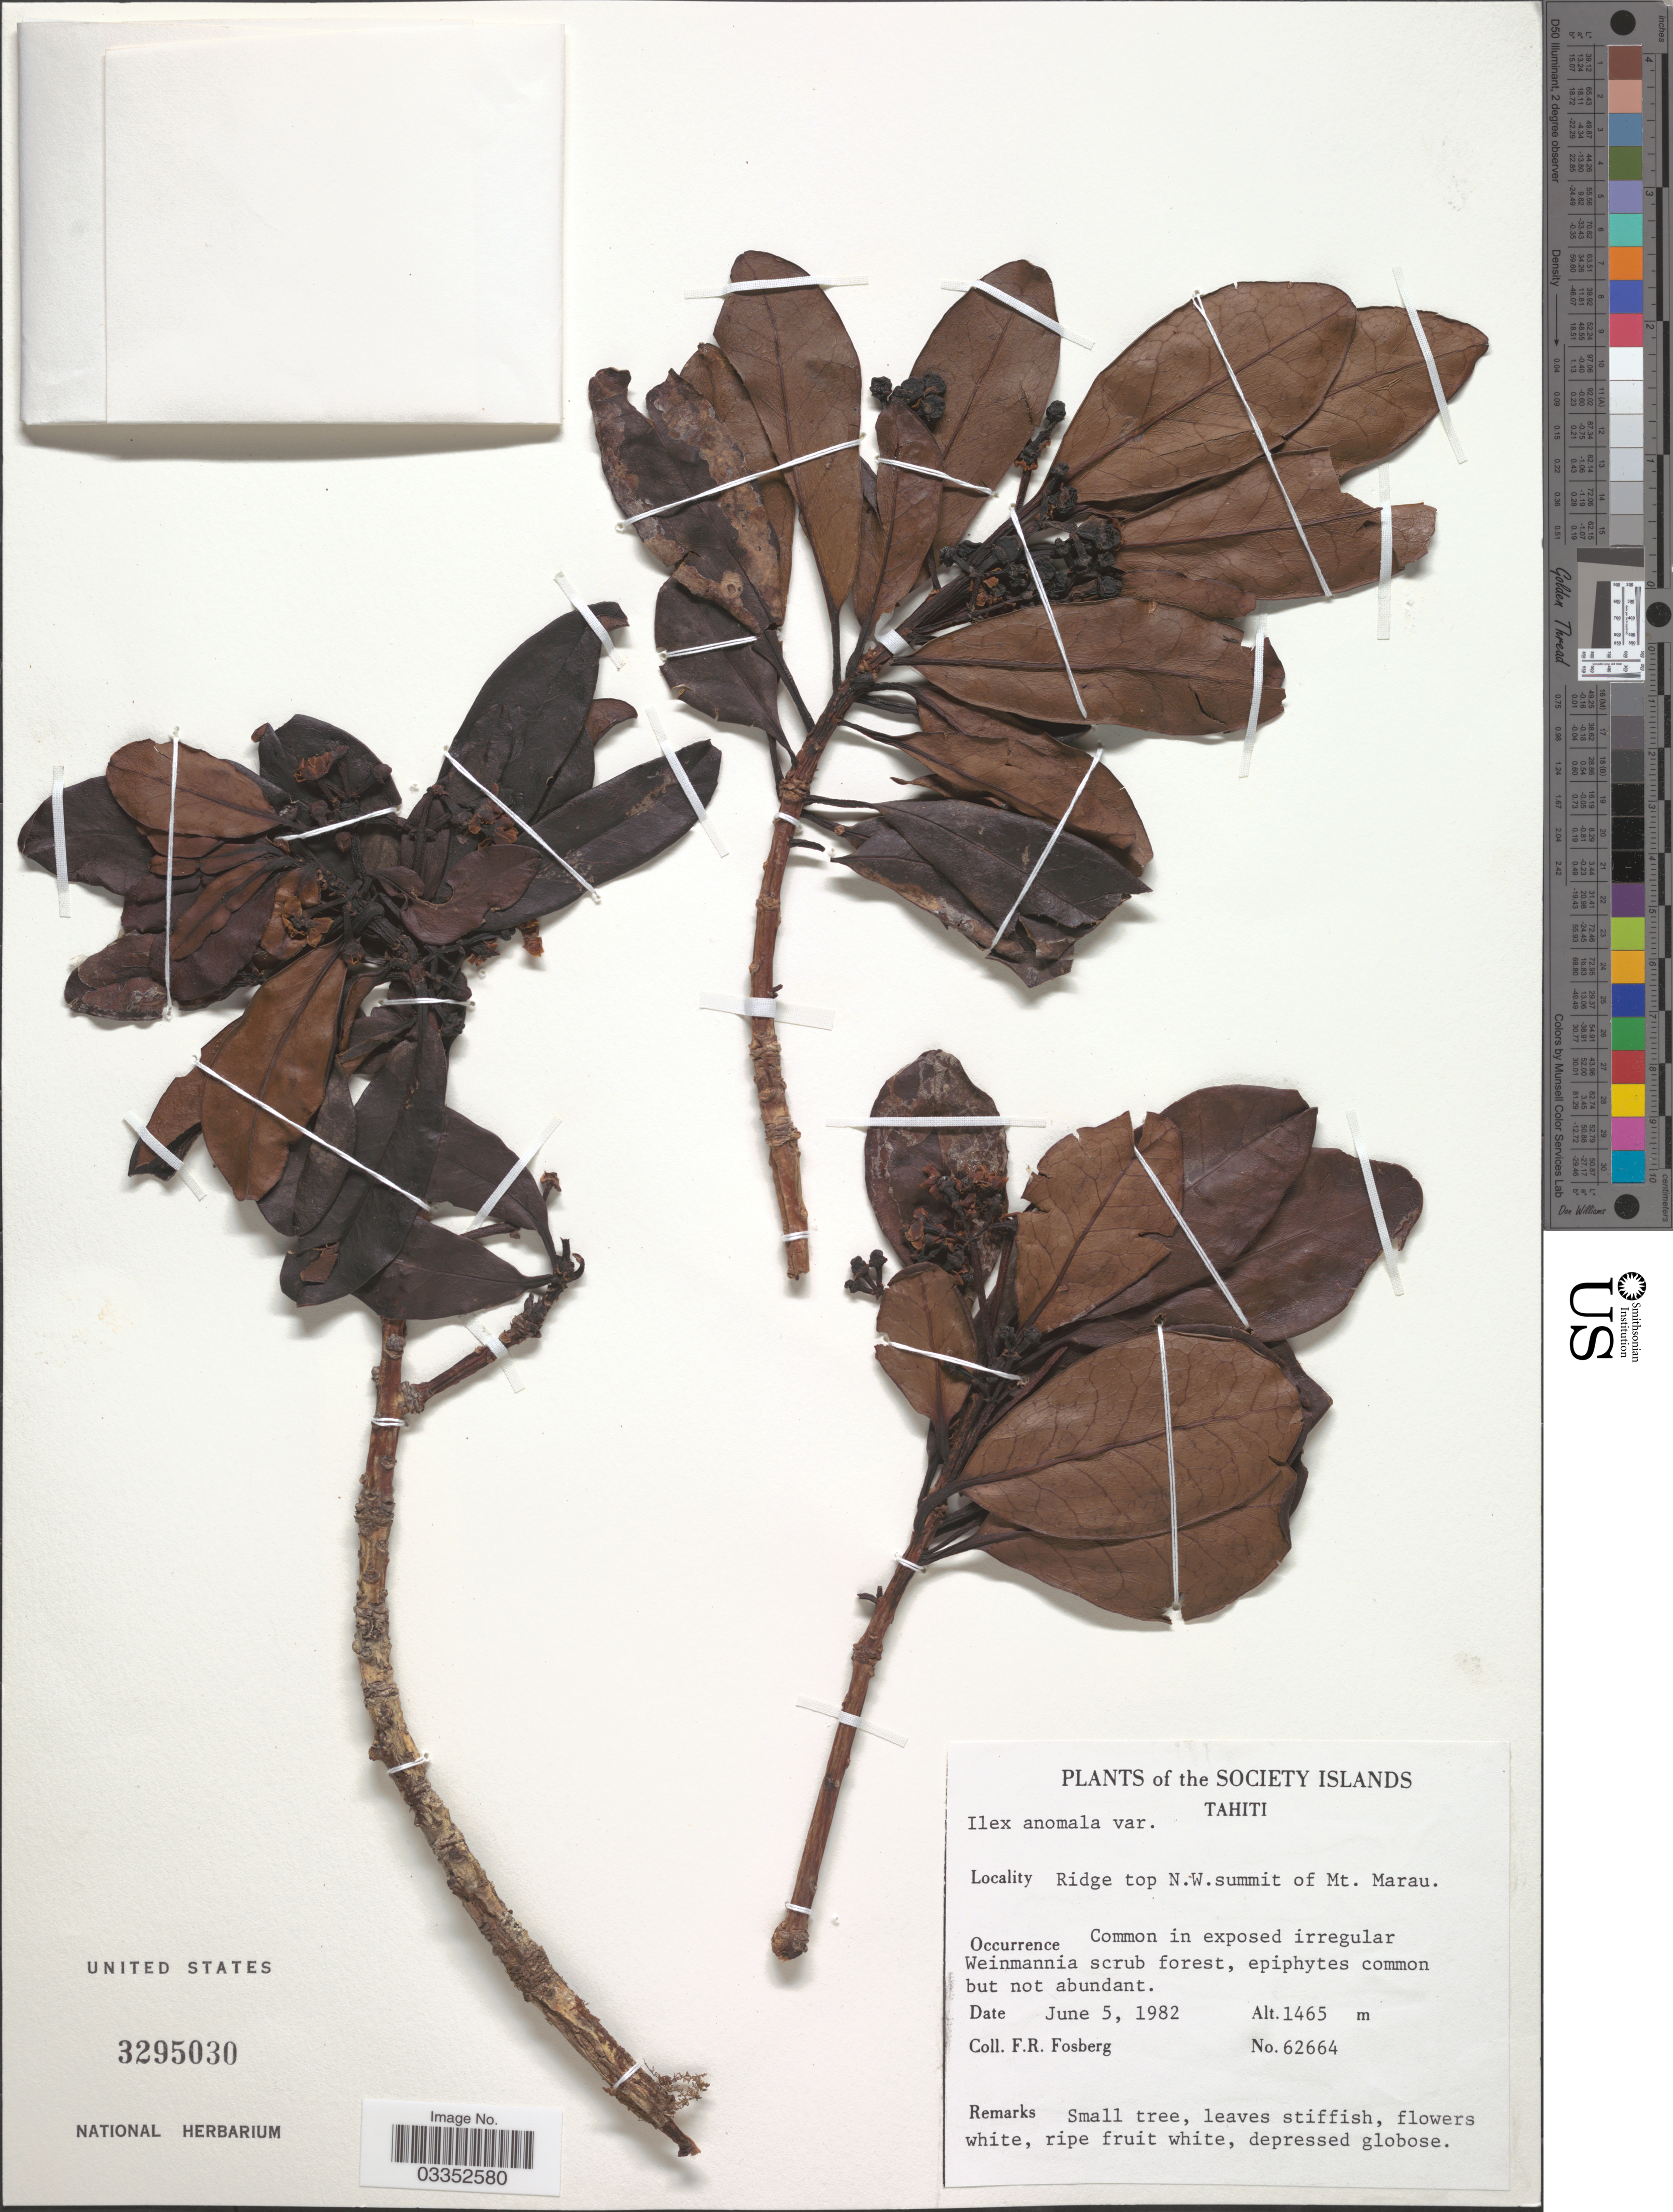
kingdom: Plantae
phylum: Tracheophyta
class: Magnoliopsida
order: Aquifoliales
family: Aquifoliaceae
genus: Ilex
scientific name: Ilex anomala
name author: Hook. & Arn.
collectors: F. R. Fosberg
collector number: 62664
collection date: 1982-06-05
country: French Polynesia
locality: Society Islands. Tahiti. Ridge top N.W. summit of Mt. Marau.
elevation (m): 1465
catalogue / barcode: US 3295030